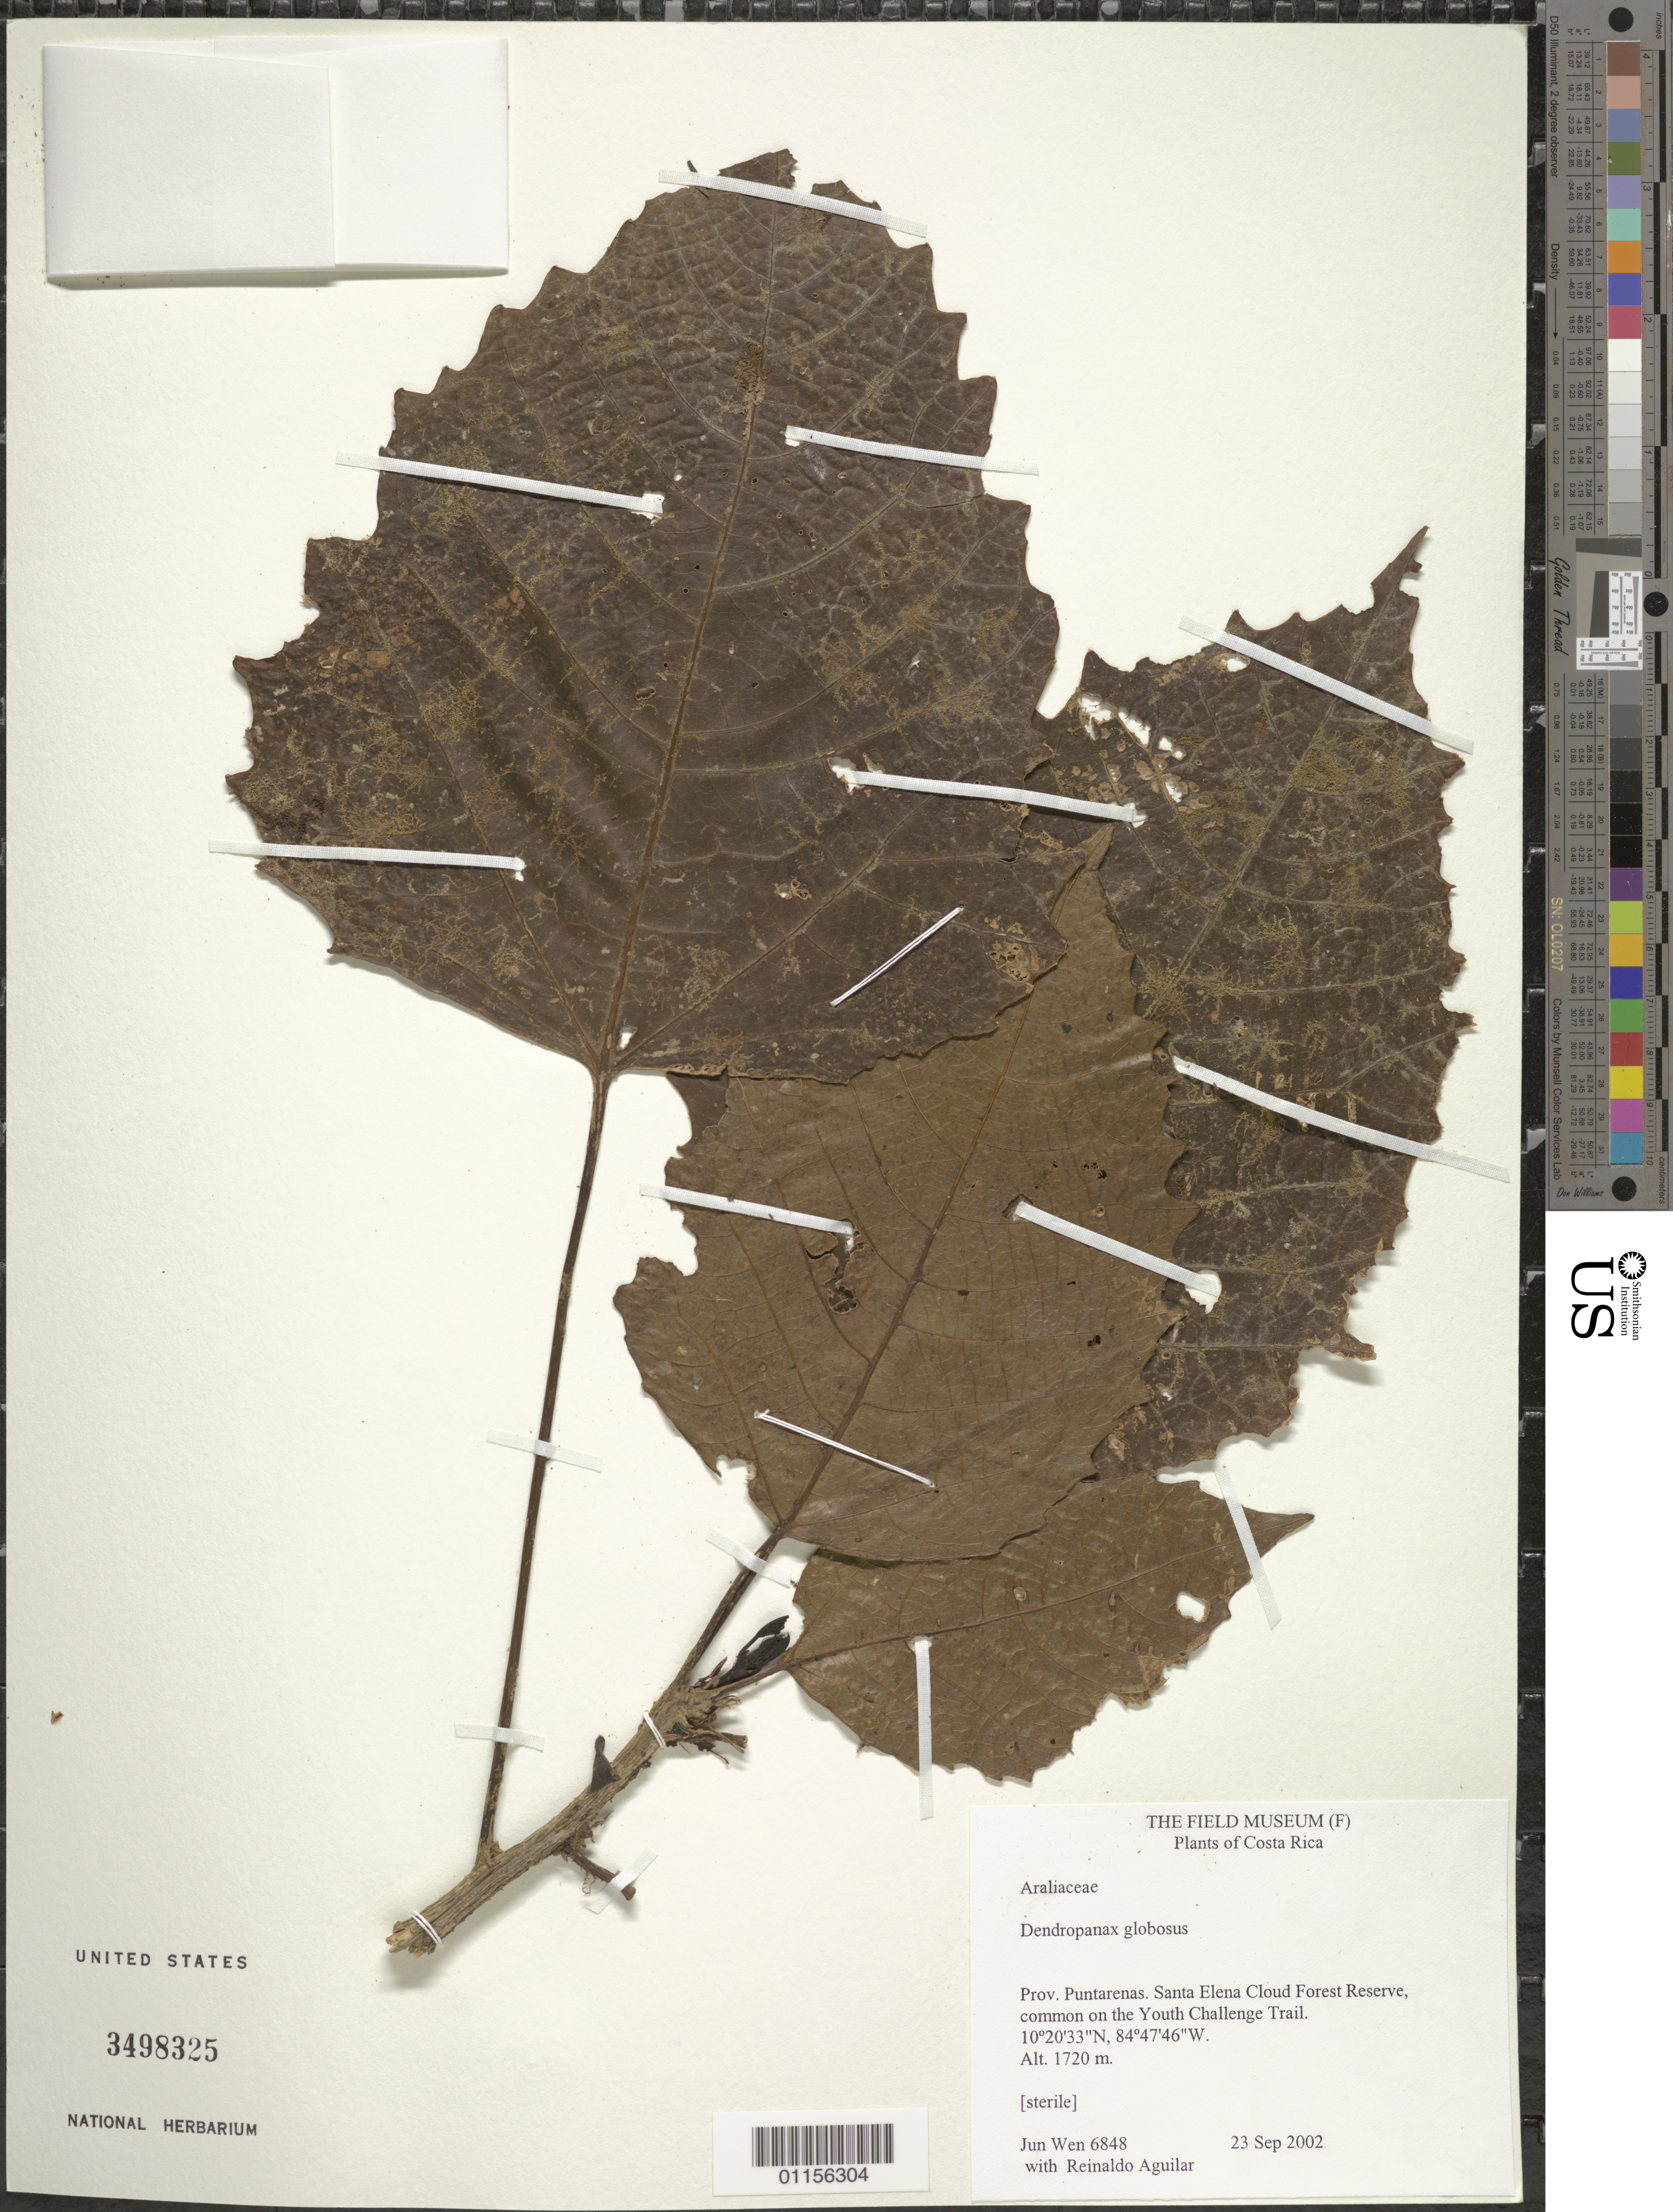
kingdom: Plantae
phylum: Tracheophyta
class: Magnoliopsida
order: Apiales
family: Araliaceae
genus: Dendropanax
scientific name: Dendropanax globosus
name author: M.J. Cannon & J. Cannon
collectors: J. Wen & R. Aguilar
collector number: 6848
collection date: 2002-09-23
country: Costa Rica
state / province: Puntarenas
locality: Santa Elena Cloud Forest Reserve, Youth Challenge Trail.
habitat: Common.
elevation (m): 1720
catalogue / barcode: US 3498325